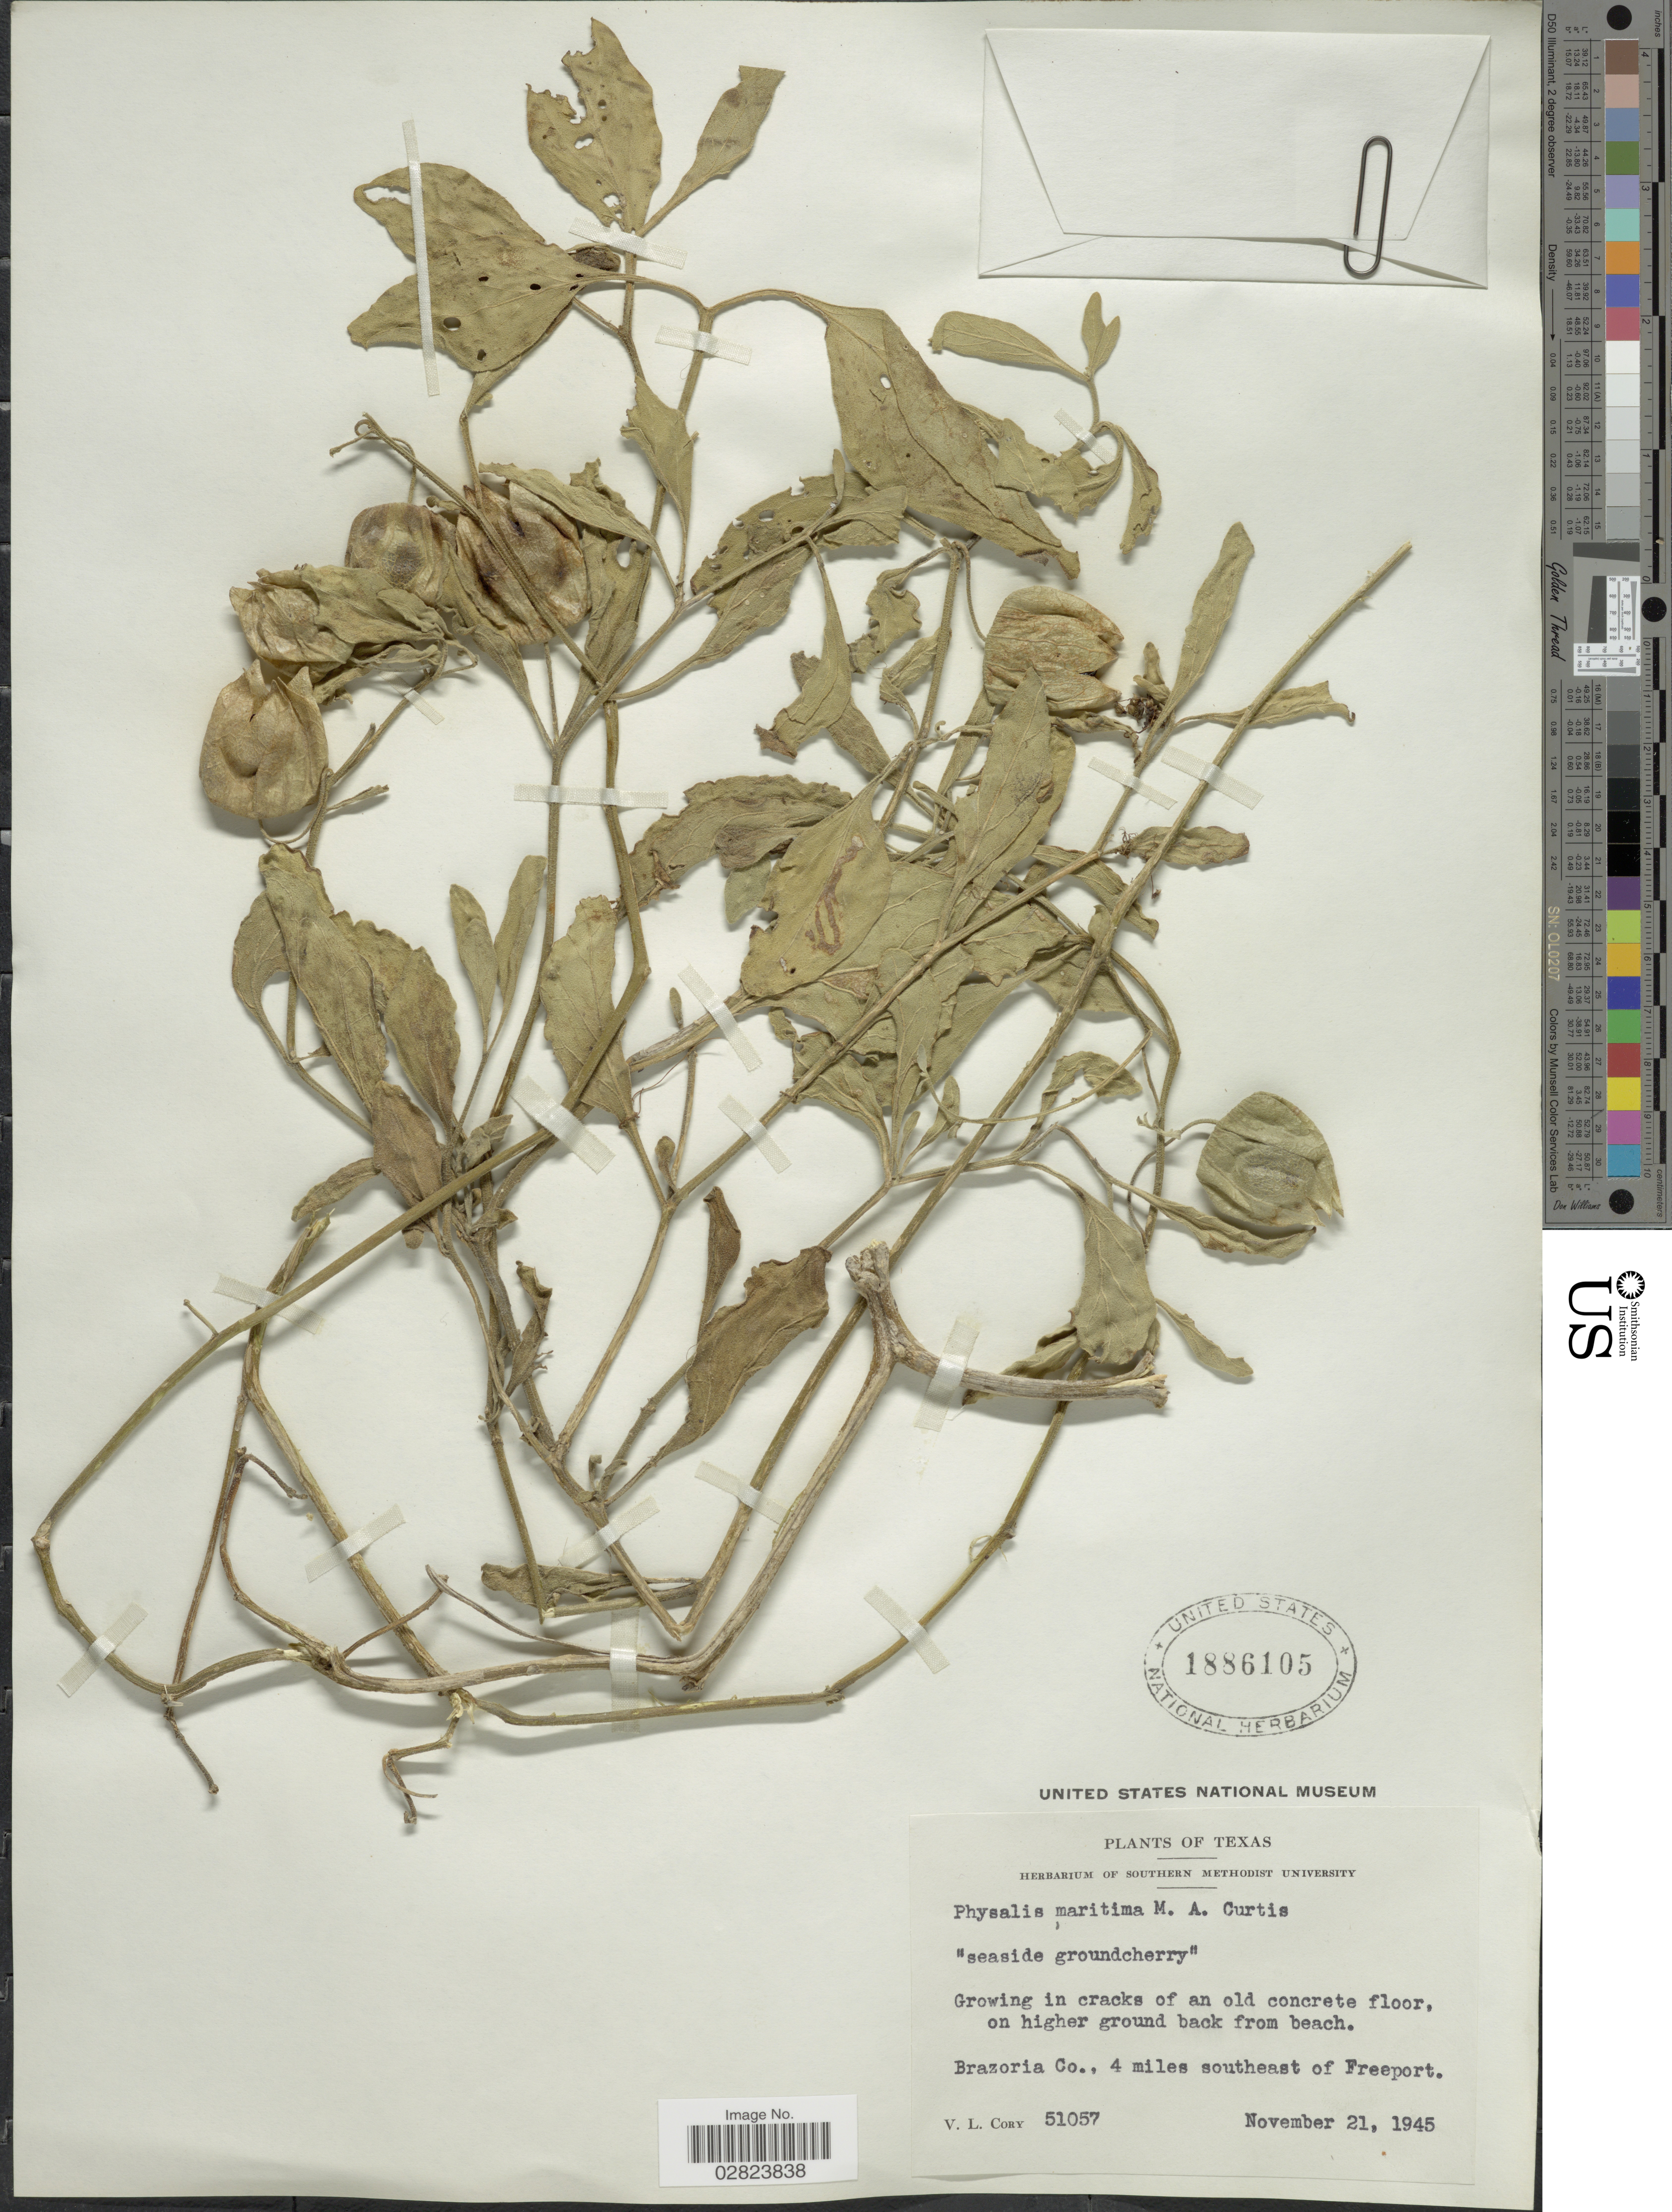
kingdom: Plantae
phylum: Tracheophyta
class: Magnoliopsida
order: Solanales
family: Solanaceae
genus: Physalis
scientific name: Physalis maritima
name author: M.A. Curtis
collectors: V. Cory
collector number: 51057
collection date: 1945-11-21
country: United States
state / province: Texas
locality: Brazoria Co., 4 miles southeast of Freeport.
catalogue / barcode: US 1886105